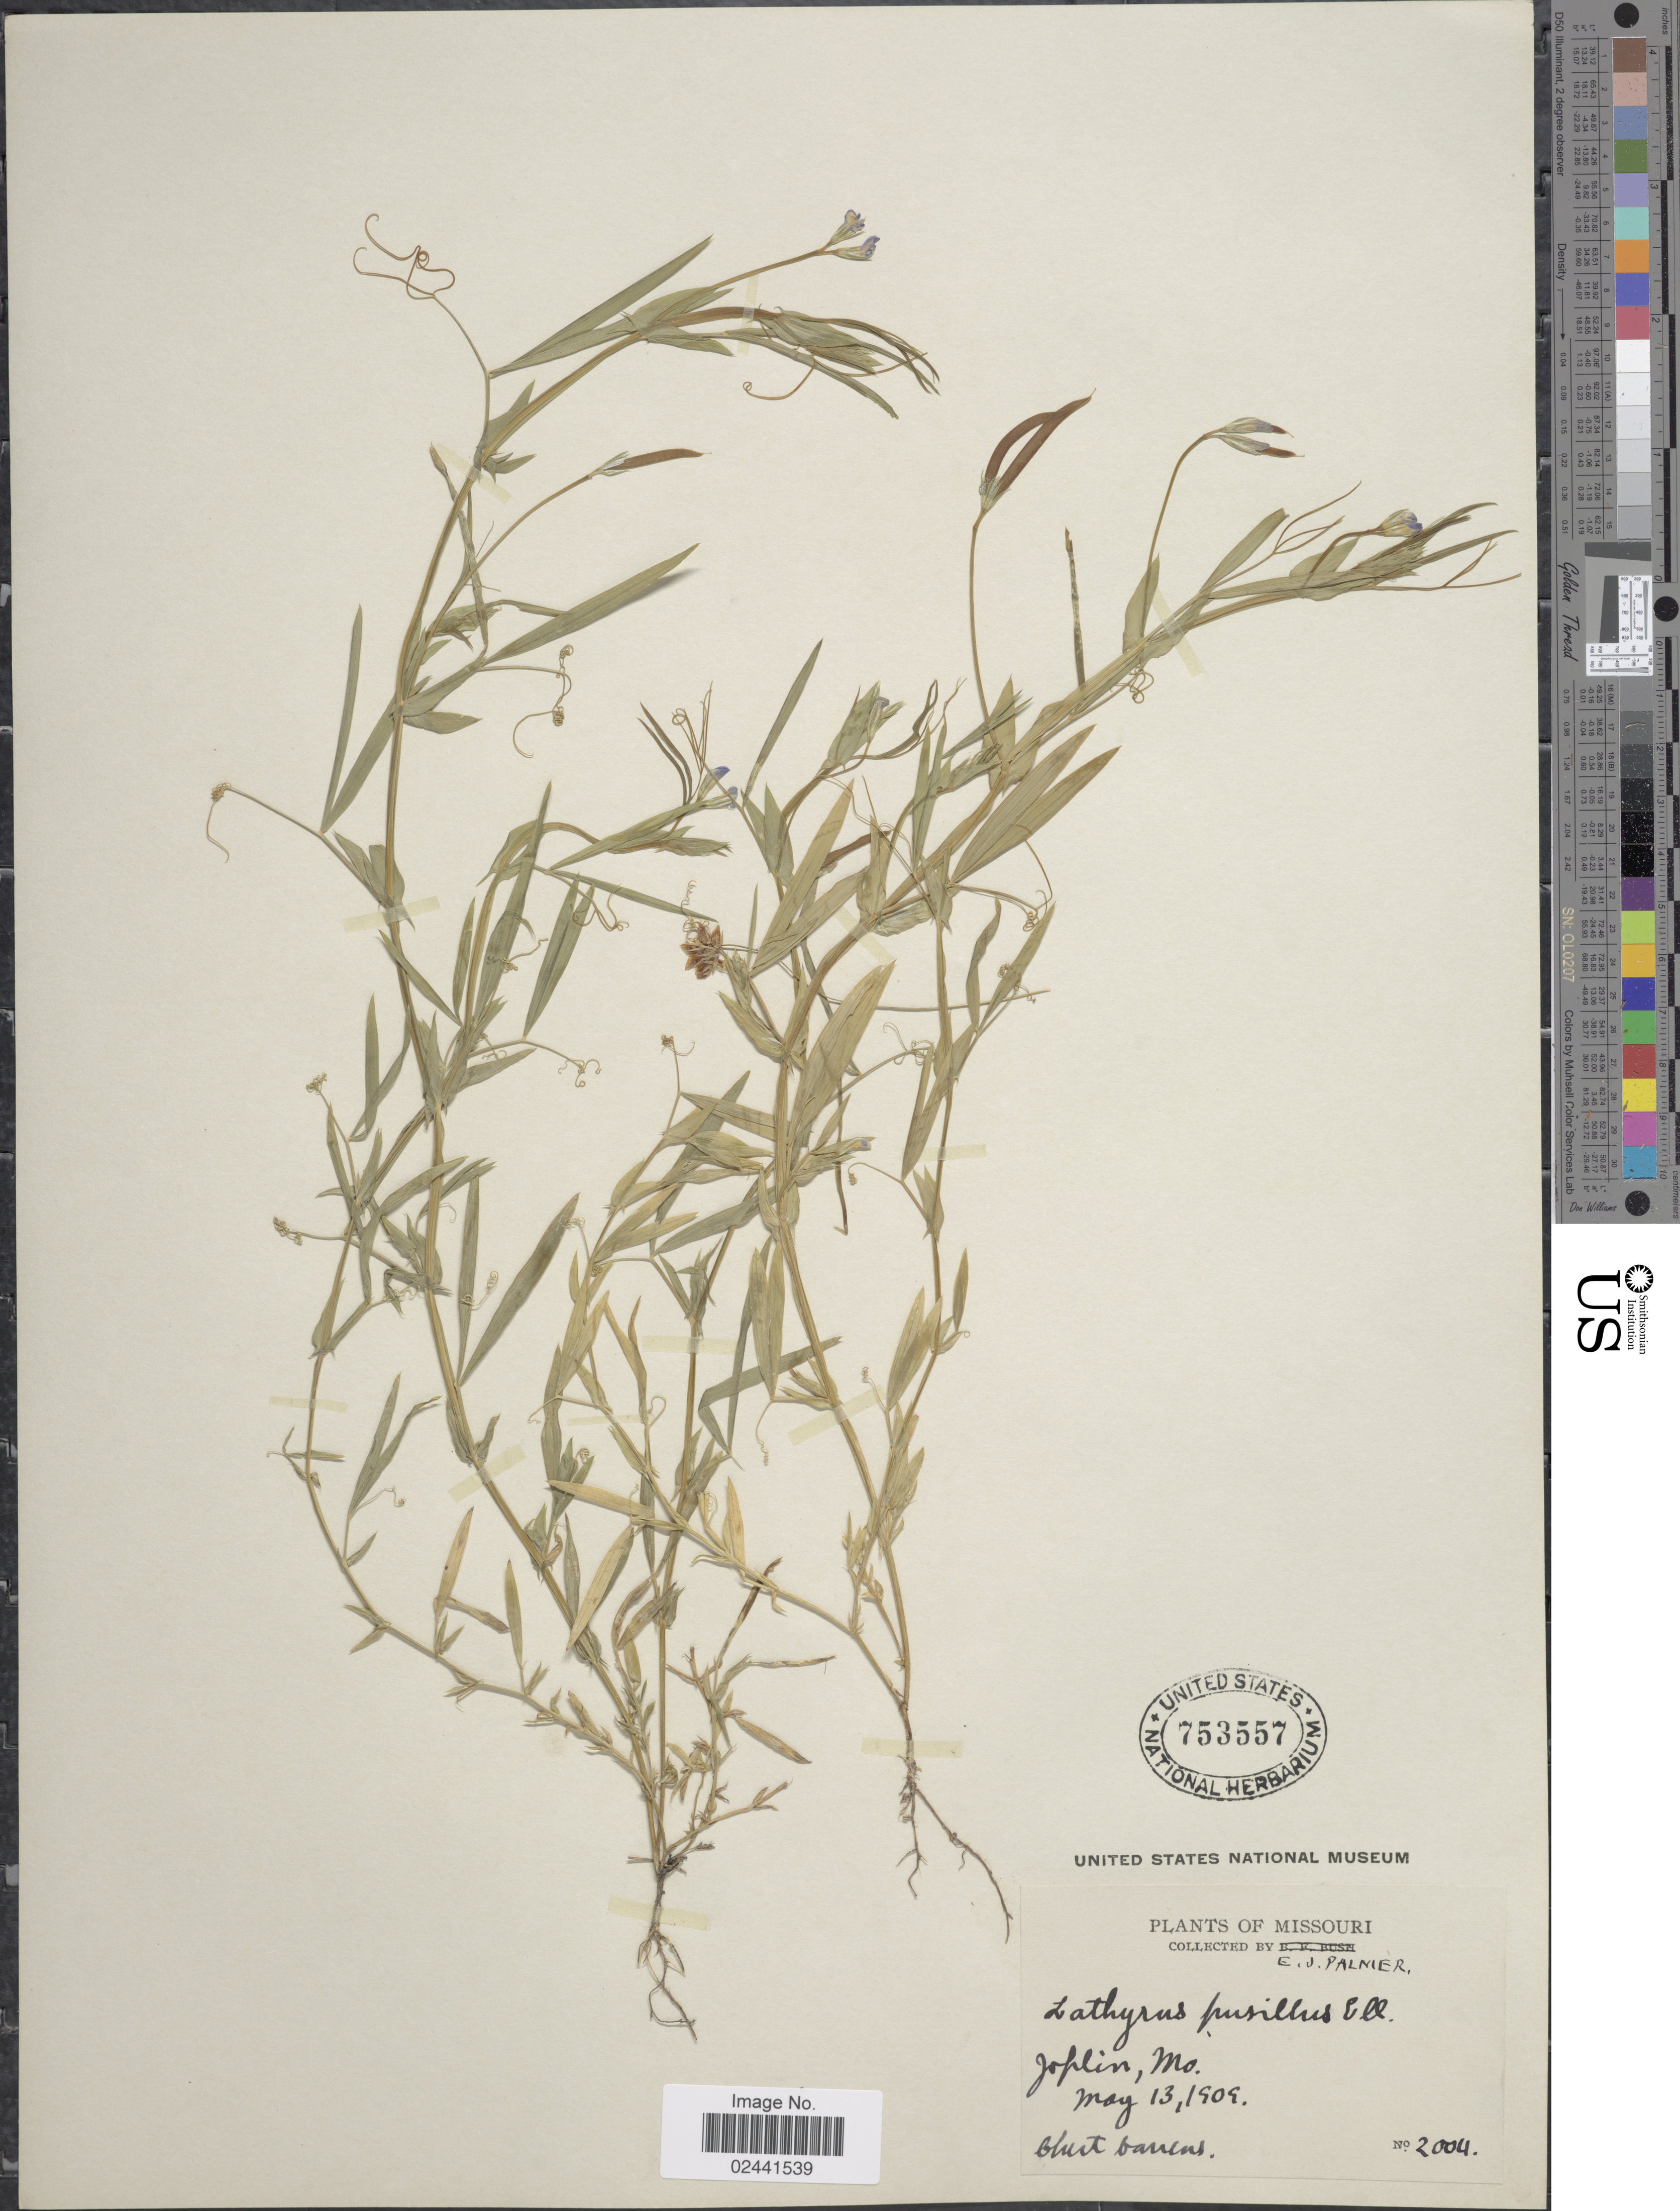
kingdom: Plantae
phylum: Tracheophyta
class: Magnoliopsida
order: Fabales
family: Fabaceae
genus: Lathyrus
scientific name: Lathyrus pusillus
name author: Elliott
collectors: E. J. Palmer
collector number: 2004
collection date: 1909-05-13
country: United States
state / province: Missouri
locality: Joplin, Ghert barrens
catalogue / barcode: US 753557